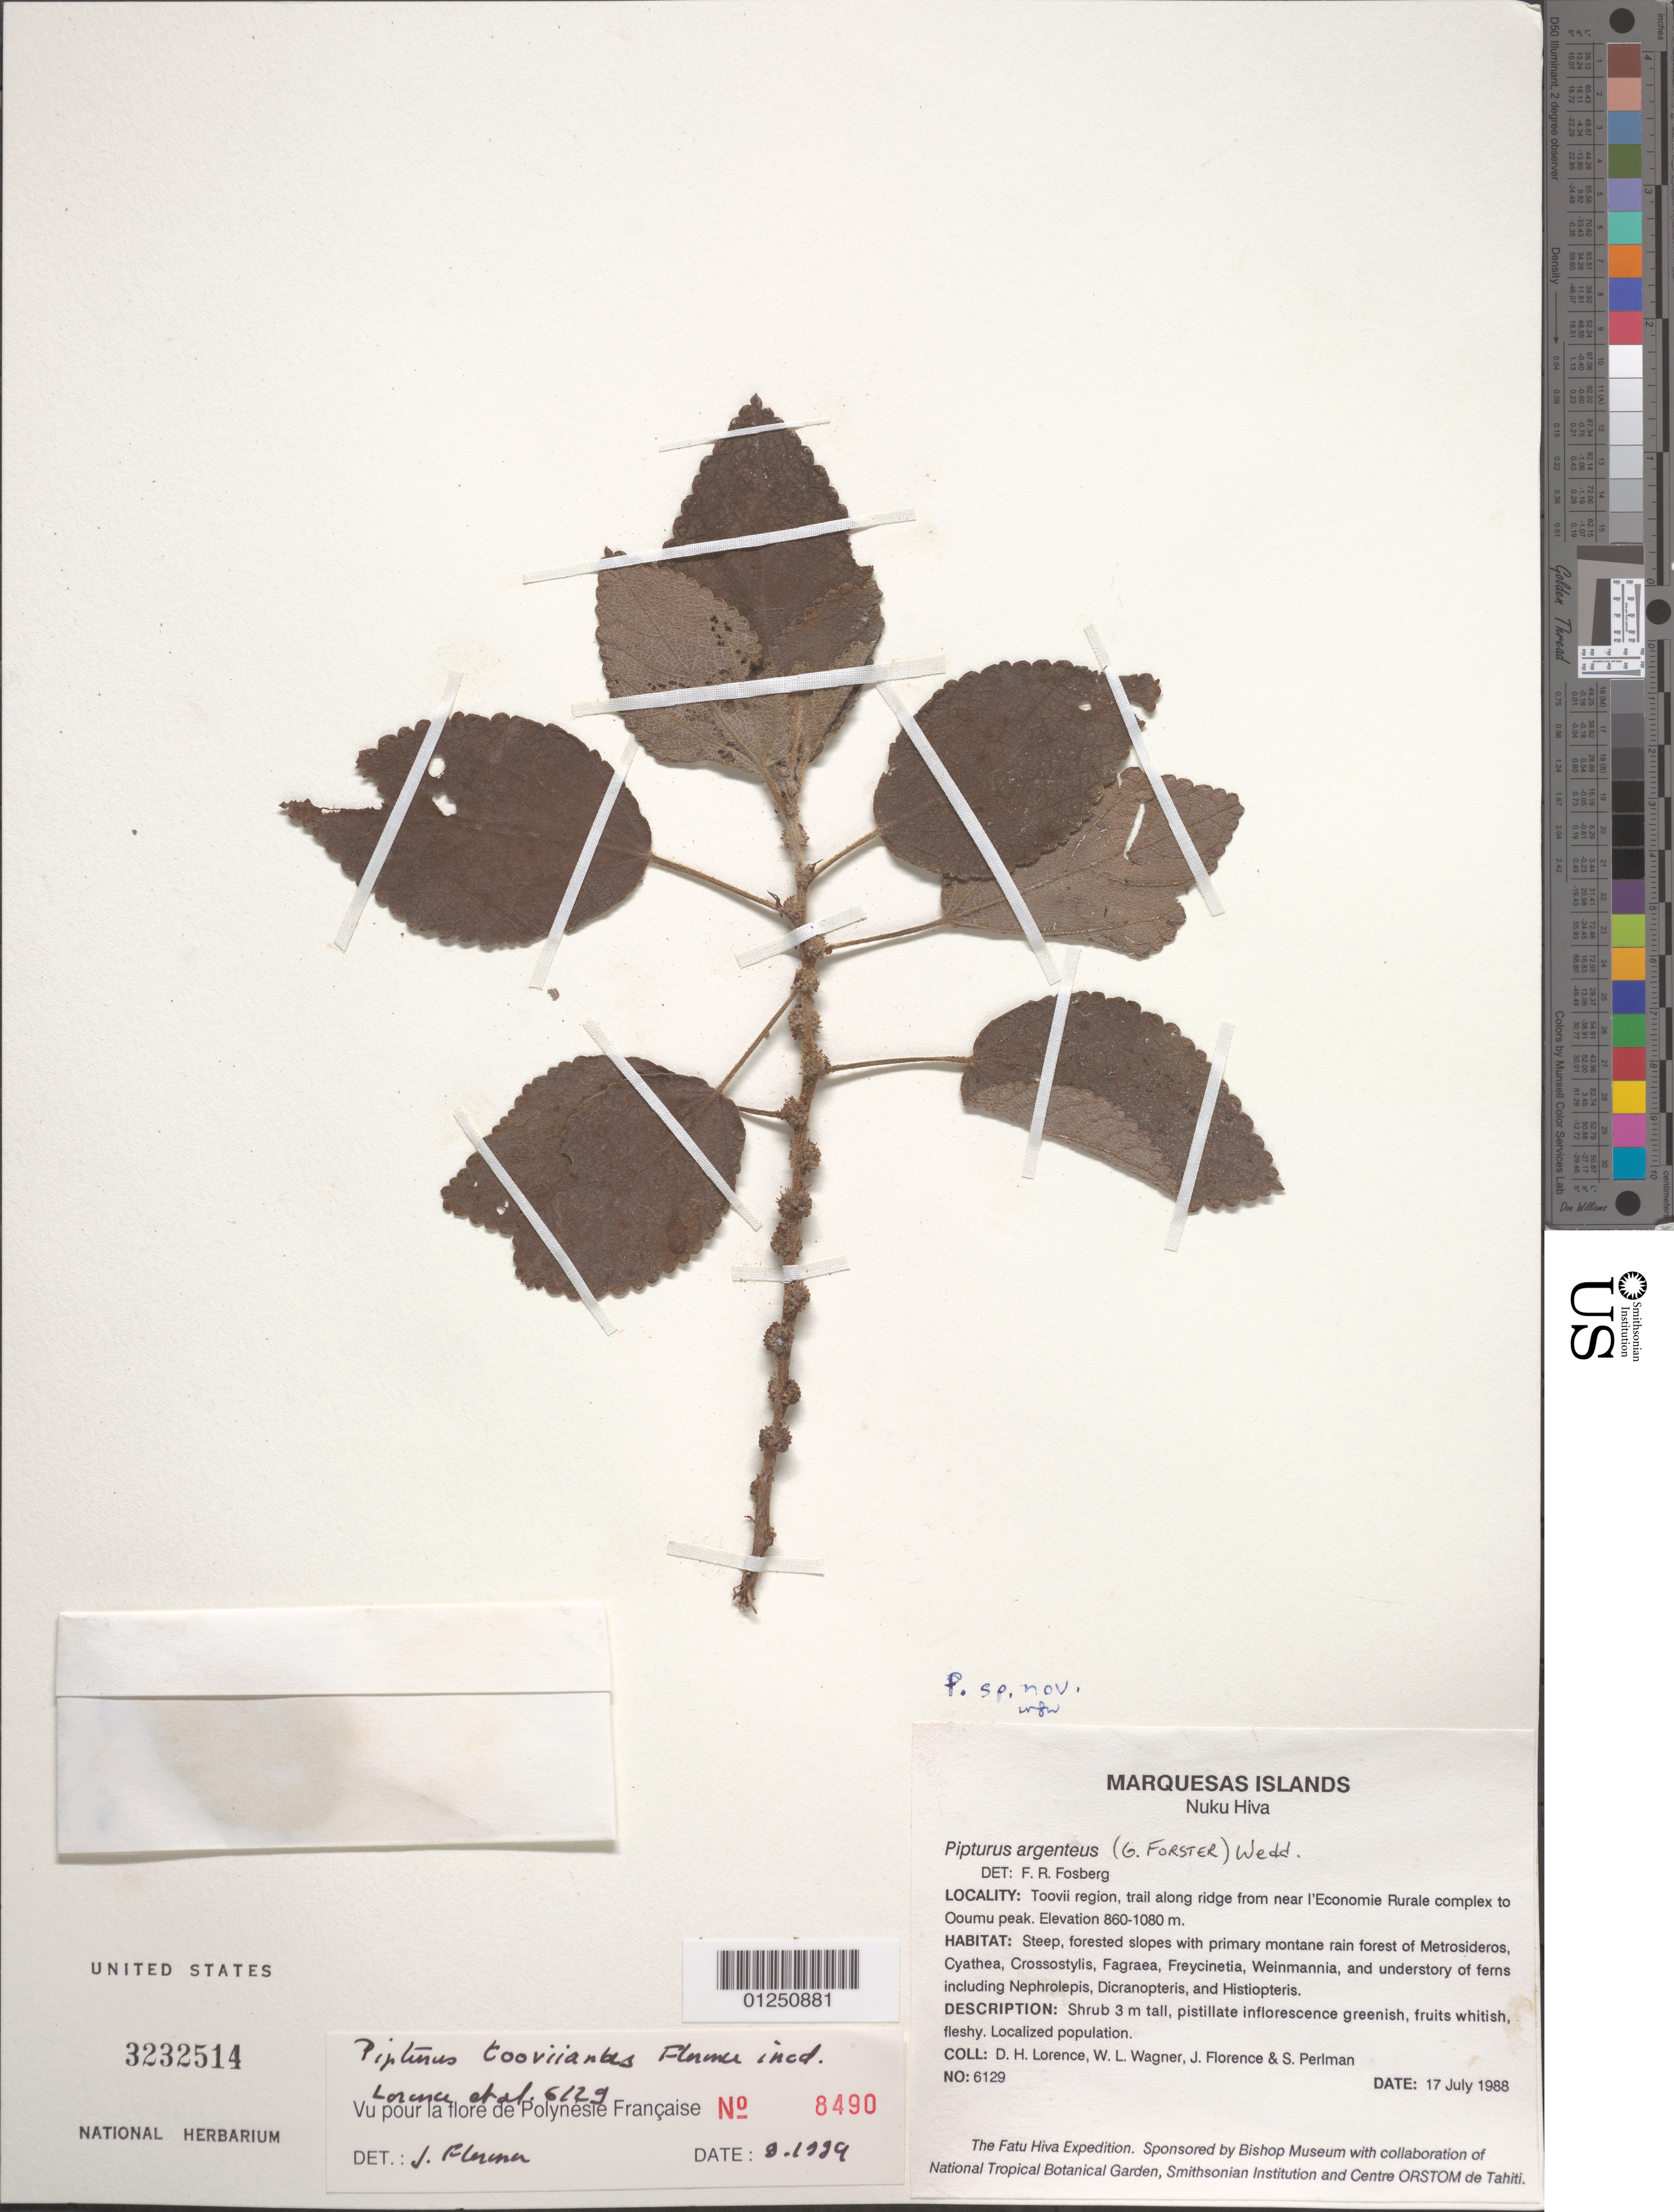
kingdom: Plantae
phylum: Tracheophyta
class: Magnoliopsida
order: Rosales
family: Urticaceae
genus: Pipturus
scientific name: Pipturus tooviianus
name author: J. Florence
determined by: Lorence, David H., (PTBG), National Tropical Botanical Garden (UNITED STATES)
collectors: D. Lorence, W. L. Wagner, J. Florence & S. P. Perlman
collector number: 6129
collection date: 1988-07-17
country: French Polynesia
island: Nuku Hiva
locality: Toovii region, trail along ridge from near l'Economie Rurale complex to Ooumu peak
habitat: Steep, forested slopes with primary montane rain forest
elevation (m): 860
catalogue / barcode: US 3232514